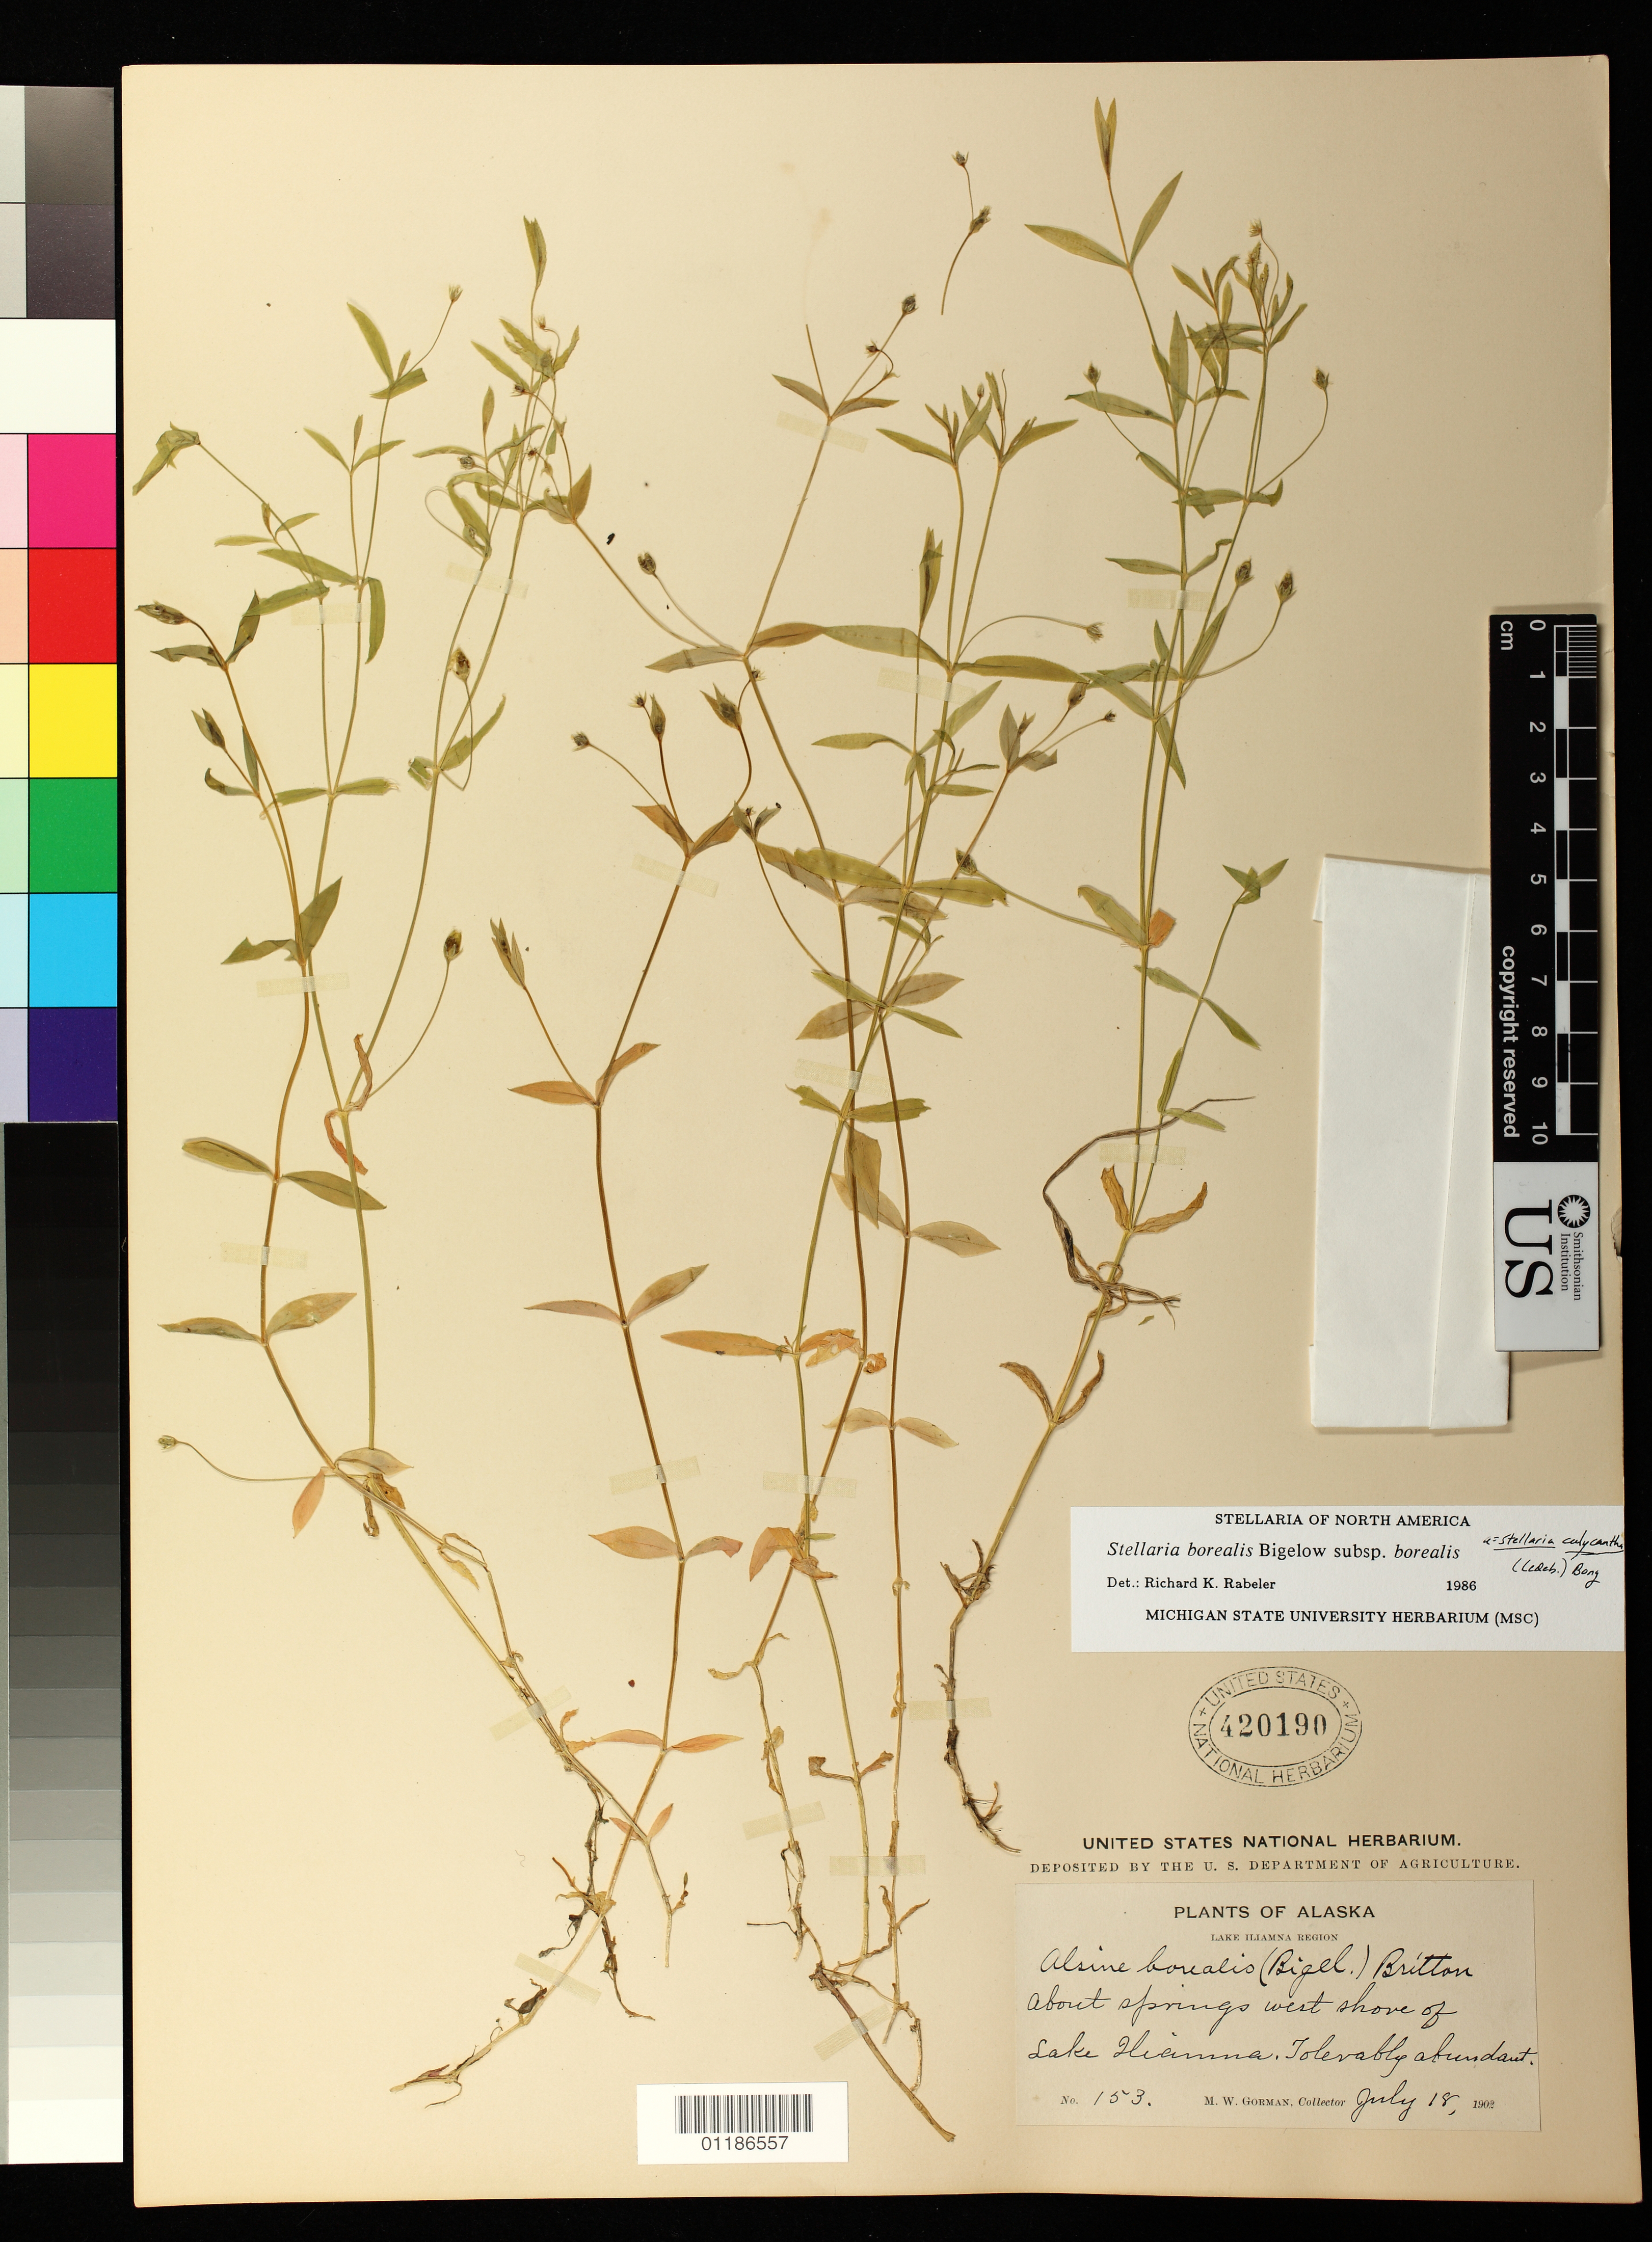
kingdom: Plantae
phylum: Tracheophyta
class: Magnoliopsida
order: Caryophyllales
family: Caryophyllaceae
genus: Stellaria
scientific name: Stellaria borealis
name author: Bigelow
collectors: M. W. Gorman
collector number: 153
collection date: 1902-07-18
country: United States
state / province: Alaska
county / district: Lake and Peninsula Borough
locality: Lake Iliamna Region. About springs west shore of Lake Iliamna. Tolerably abundant.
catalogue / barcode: US 420190